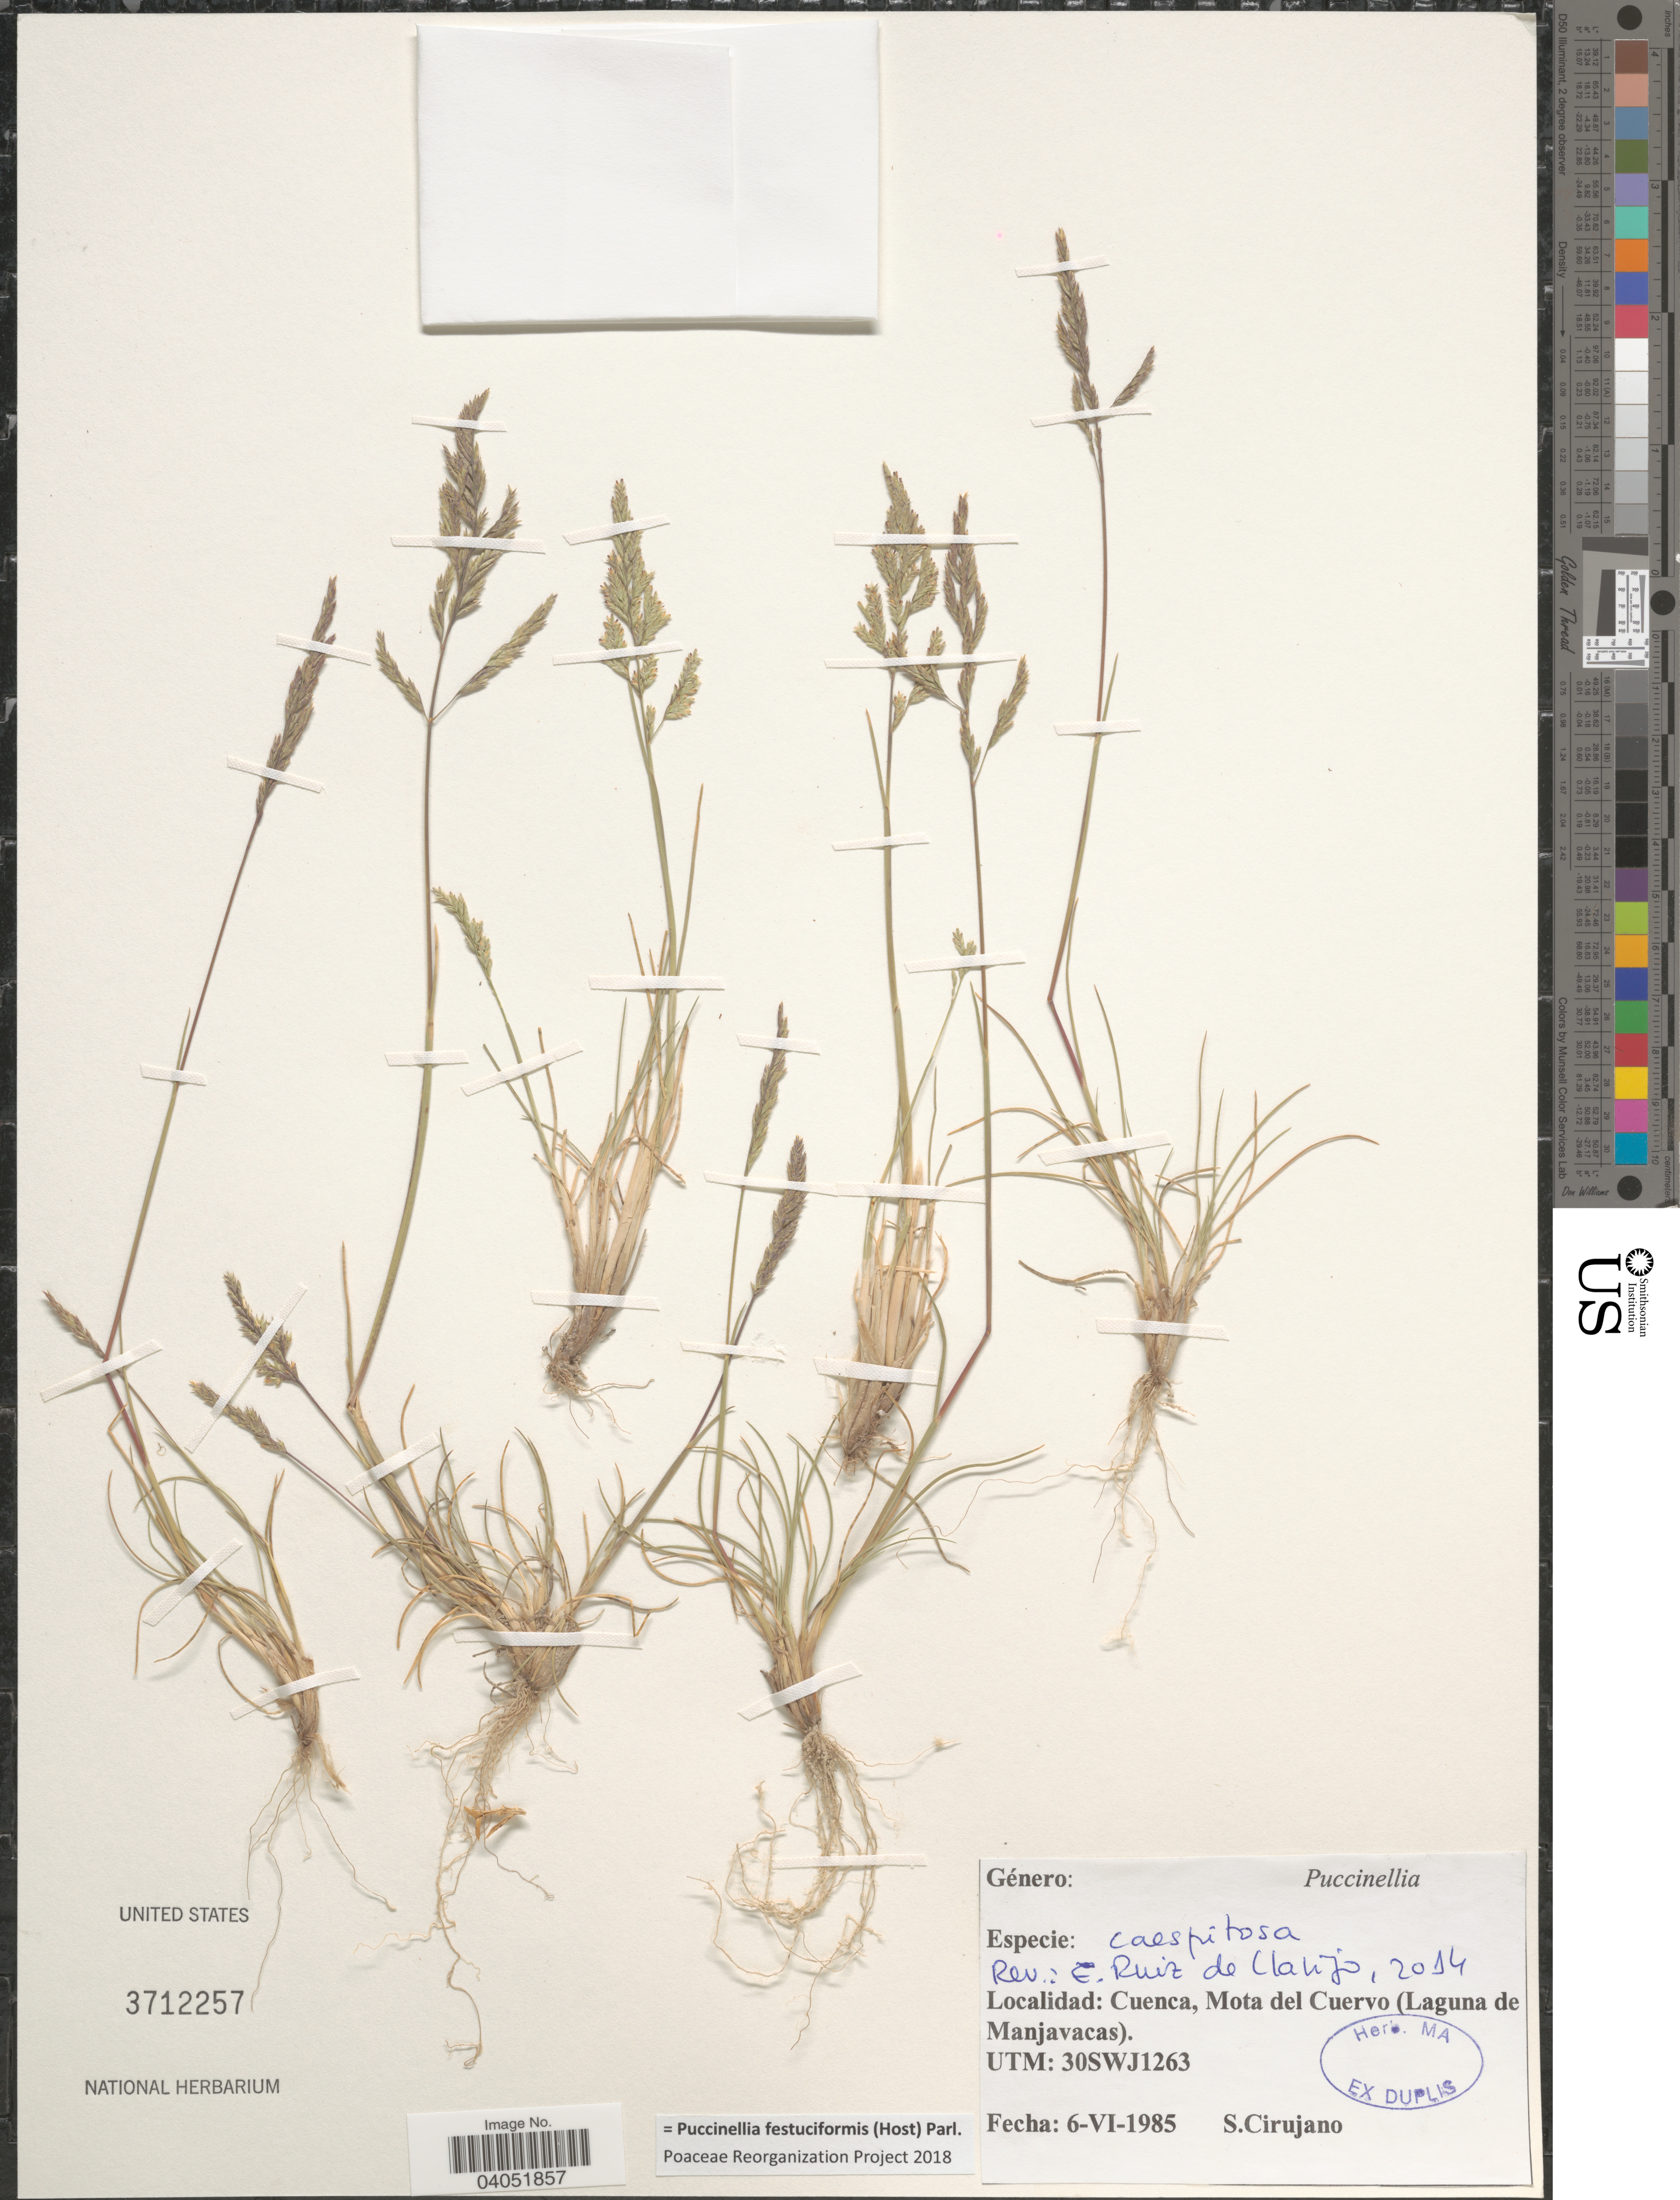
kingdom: Plantae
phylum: Tracheophyta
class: Liliopsida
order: Poales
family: Poaceae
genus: Puccinellia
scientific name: Puccinellia festuciformis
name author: (Host) Parl.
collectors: S. Cirujano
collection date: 1985-06-06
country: Spain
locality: Cuenca, Mota del Cuervo (Laguna de Manjavacas). UTM: 30SWJ1263.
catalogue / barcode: US 3712257